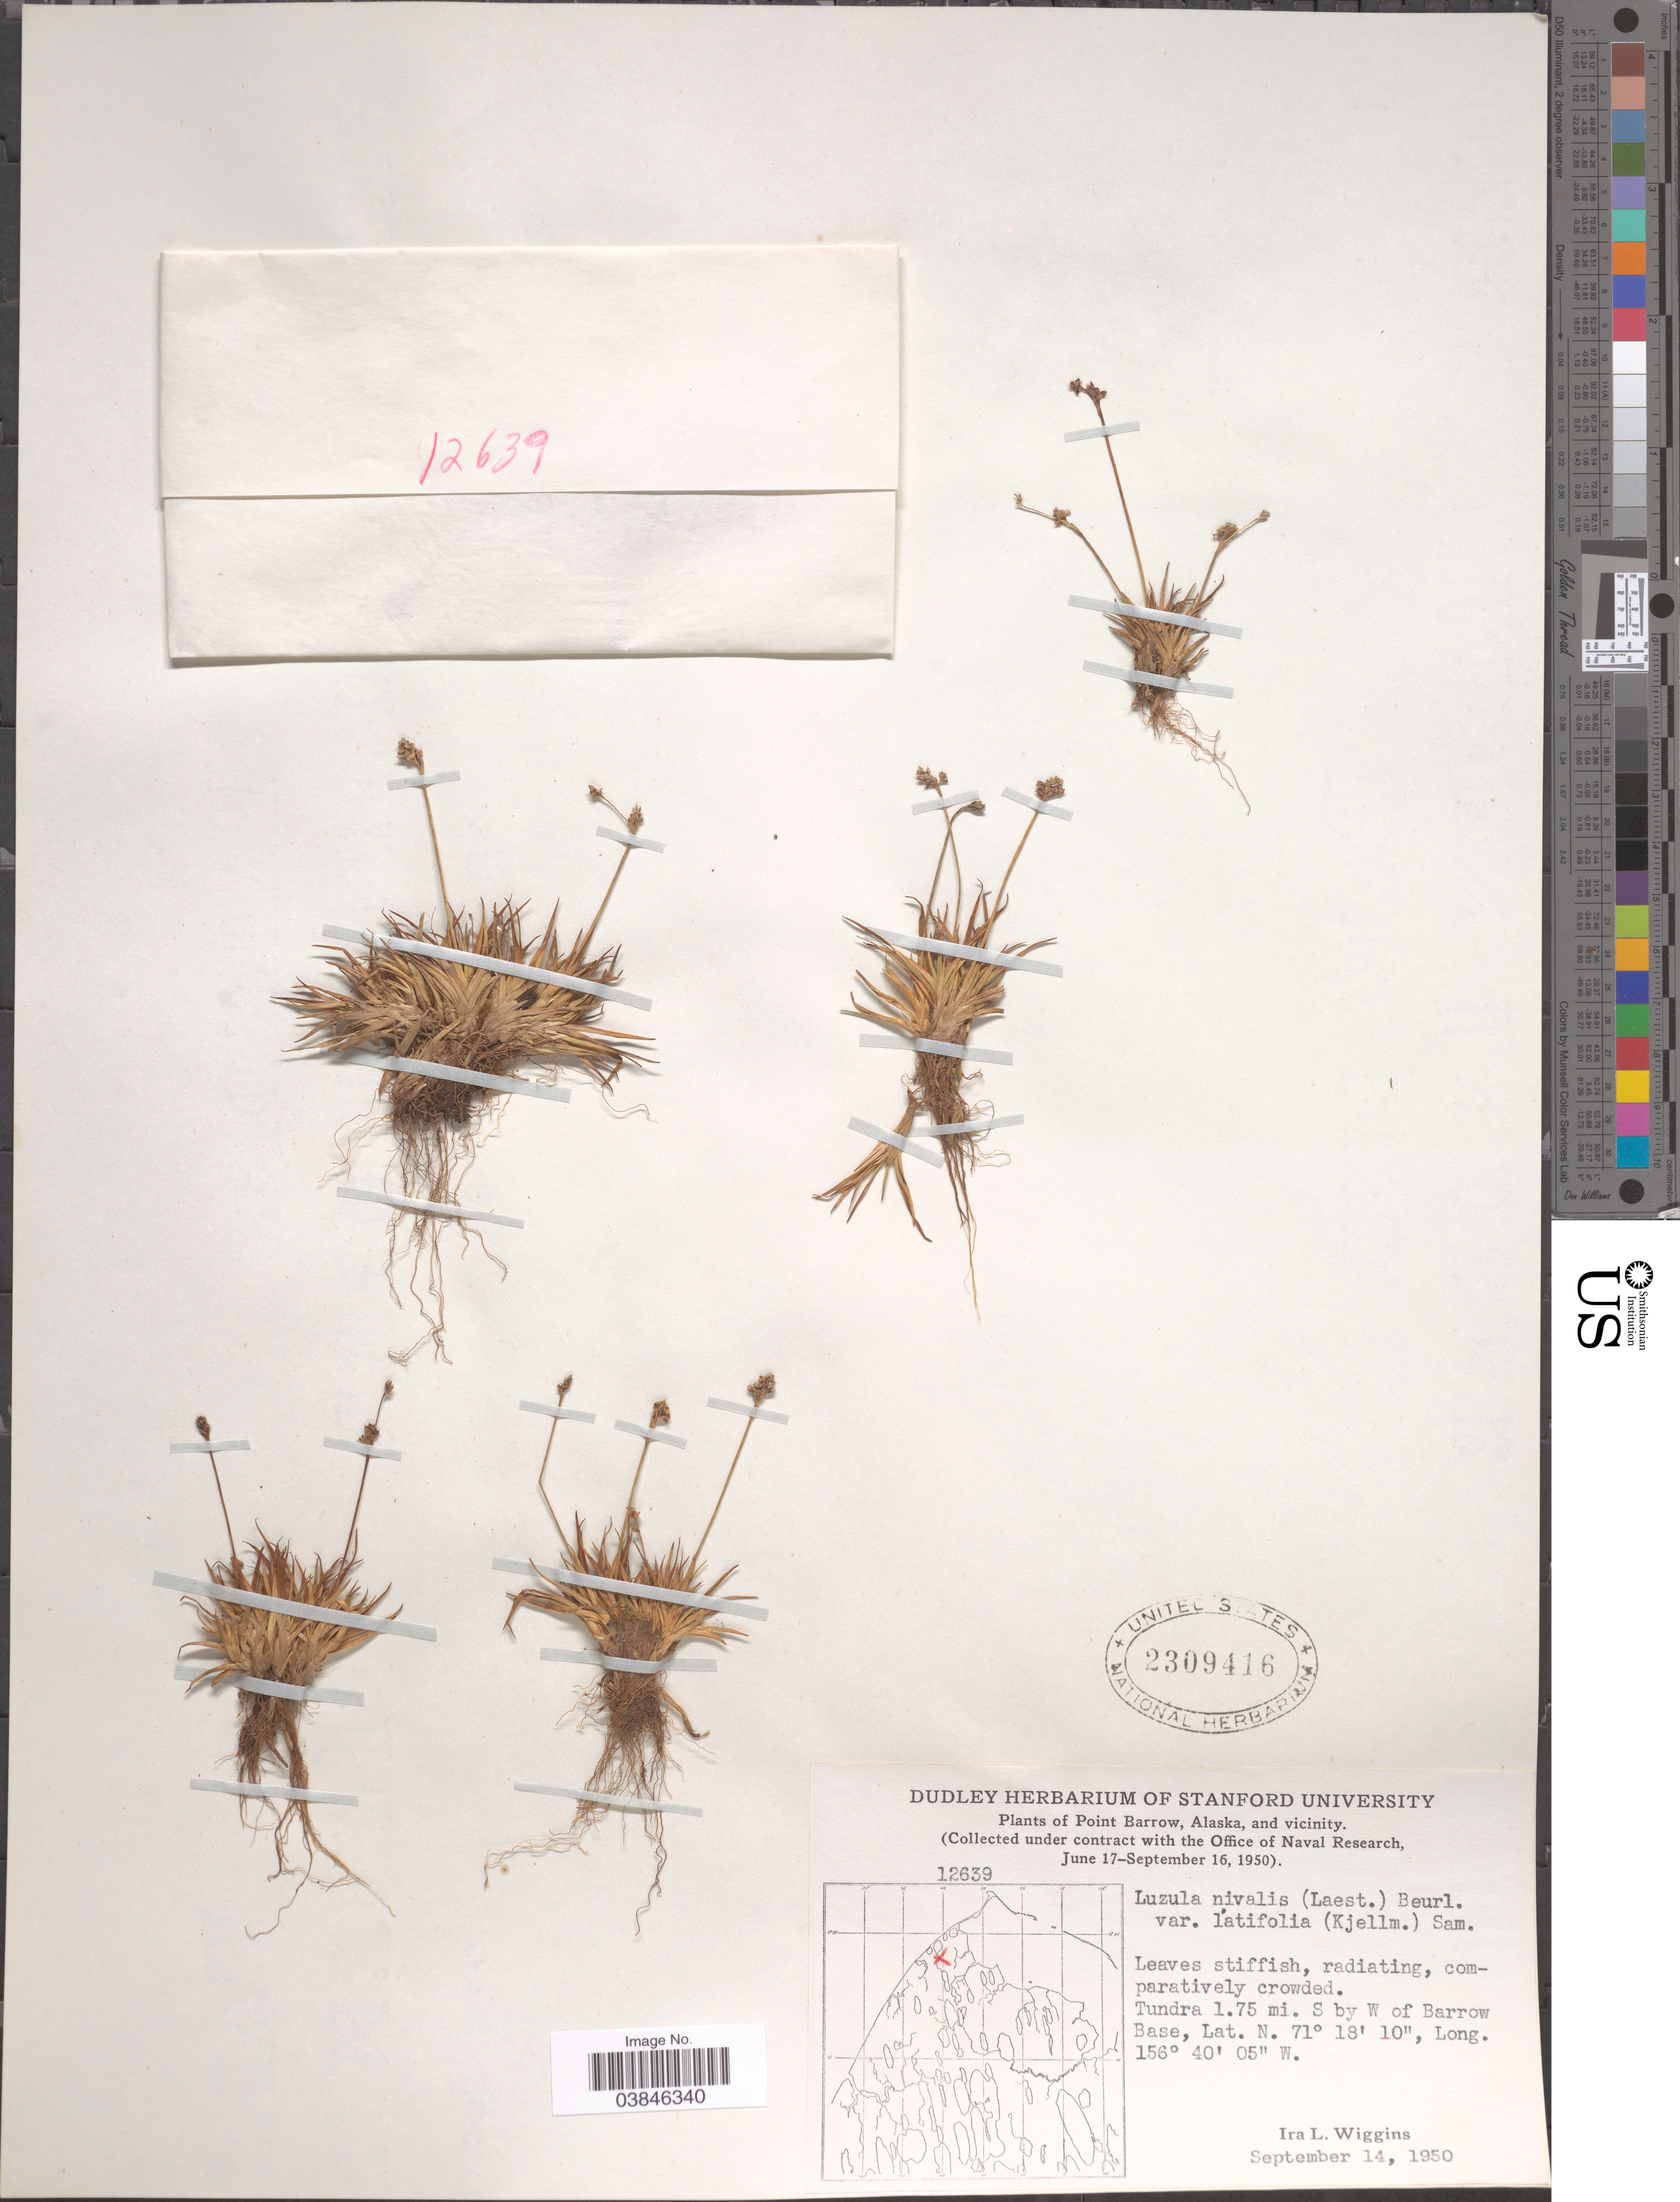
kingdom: Plantae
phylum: Tracheophyta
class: Liliopsida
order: Poales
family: Juncaceae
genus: Luzula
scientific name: Luzula nivalis var. latifolia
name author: Sam. ex Hultén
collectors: I. L. Wiggins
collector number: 12639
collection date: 1950-09-14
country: United States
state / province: Alaska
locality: Point Barrow, Alaska, and vicinity. Tundra 1.75 mi. S by W of Barrow Base.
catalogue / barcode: US 2309416